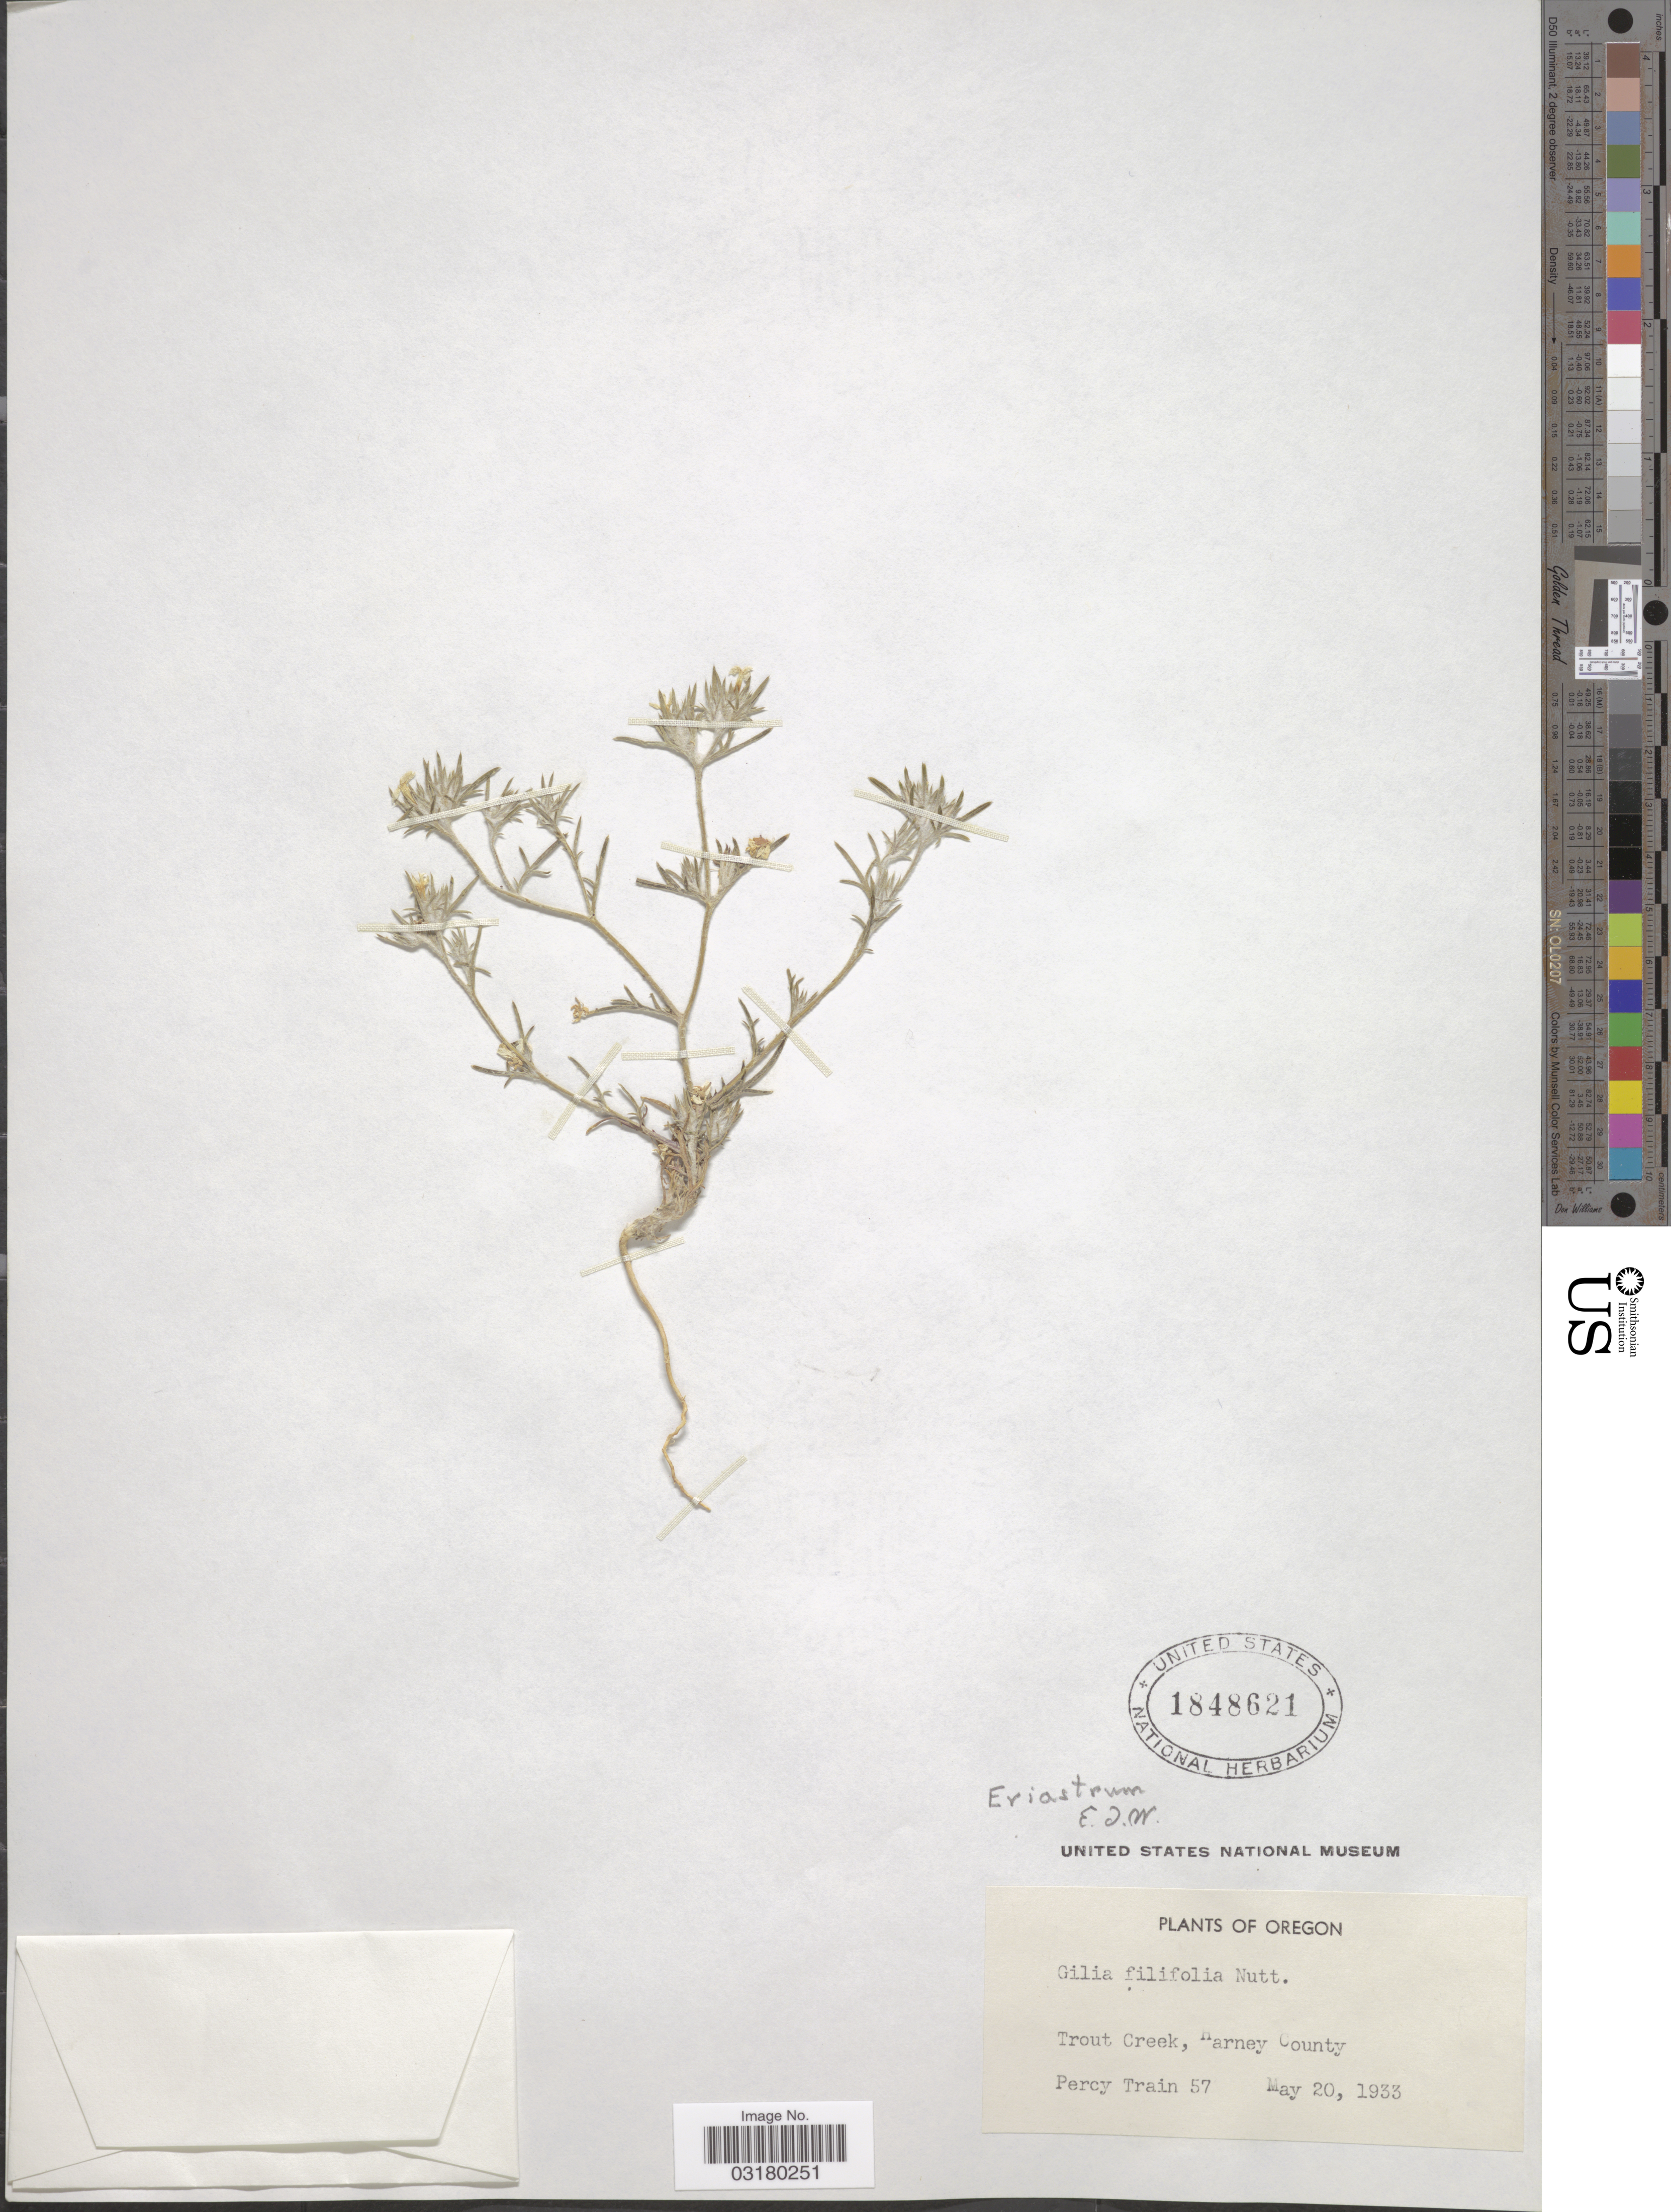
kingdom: Plantae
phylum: Tracheophyta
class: Magnoliopsida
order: Ericales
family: Polemoniaceae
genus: Eriastrum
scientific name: Eriastrum filifolium (Nutt.) Wooton & Standl.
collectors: P. Train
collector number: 57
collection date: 1933-05-20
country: United States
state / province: Oregon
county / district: Harney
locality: Trout Creek, Harney County.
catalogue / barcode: US 1848621